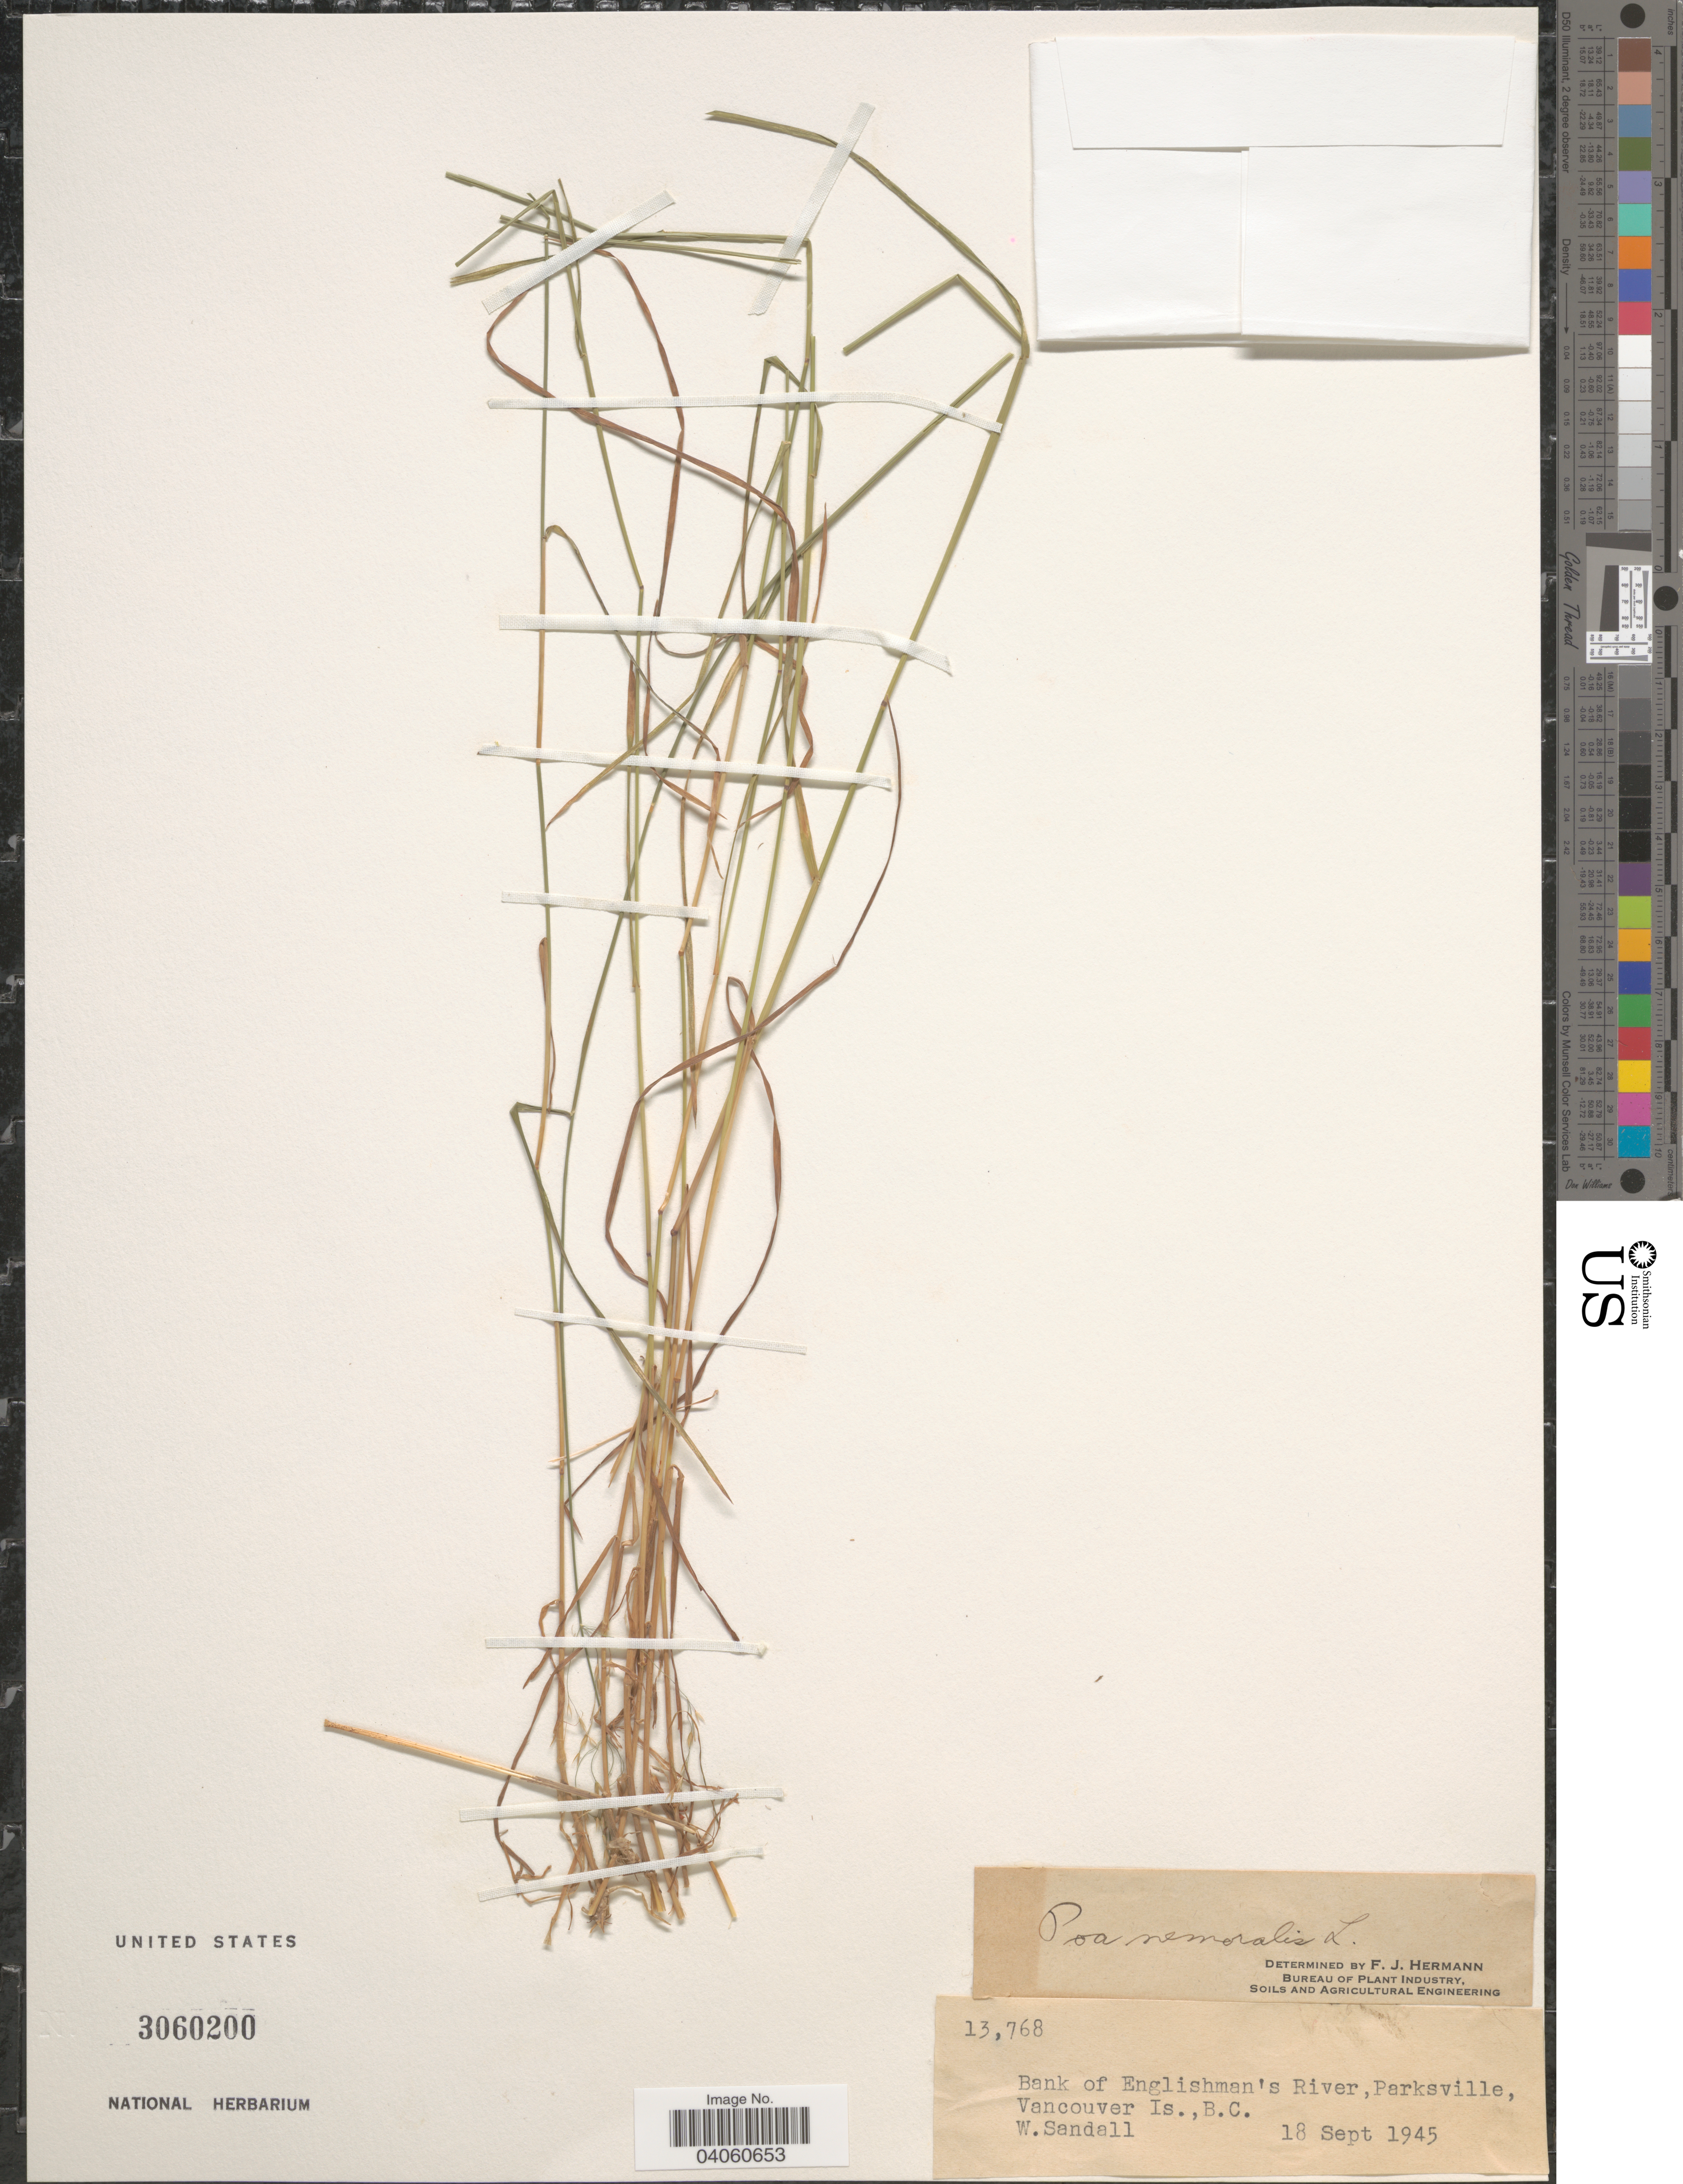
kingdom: Plantae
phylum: Tracheophyta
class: Liliopsida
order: Poales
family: Poaceae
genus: Poa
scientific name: Poa nemoralis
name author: L.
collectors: W. Sandall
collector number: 13768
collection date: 1945-09-18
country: Canada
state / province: British Columbia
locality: Bank of Englishman's River, Parksville, Vancouver Is.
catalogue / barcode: US 3060200